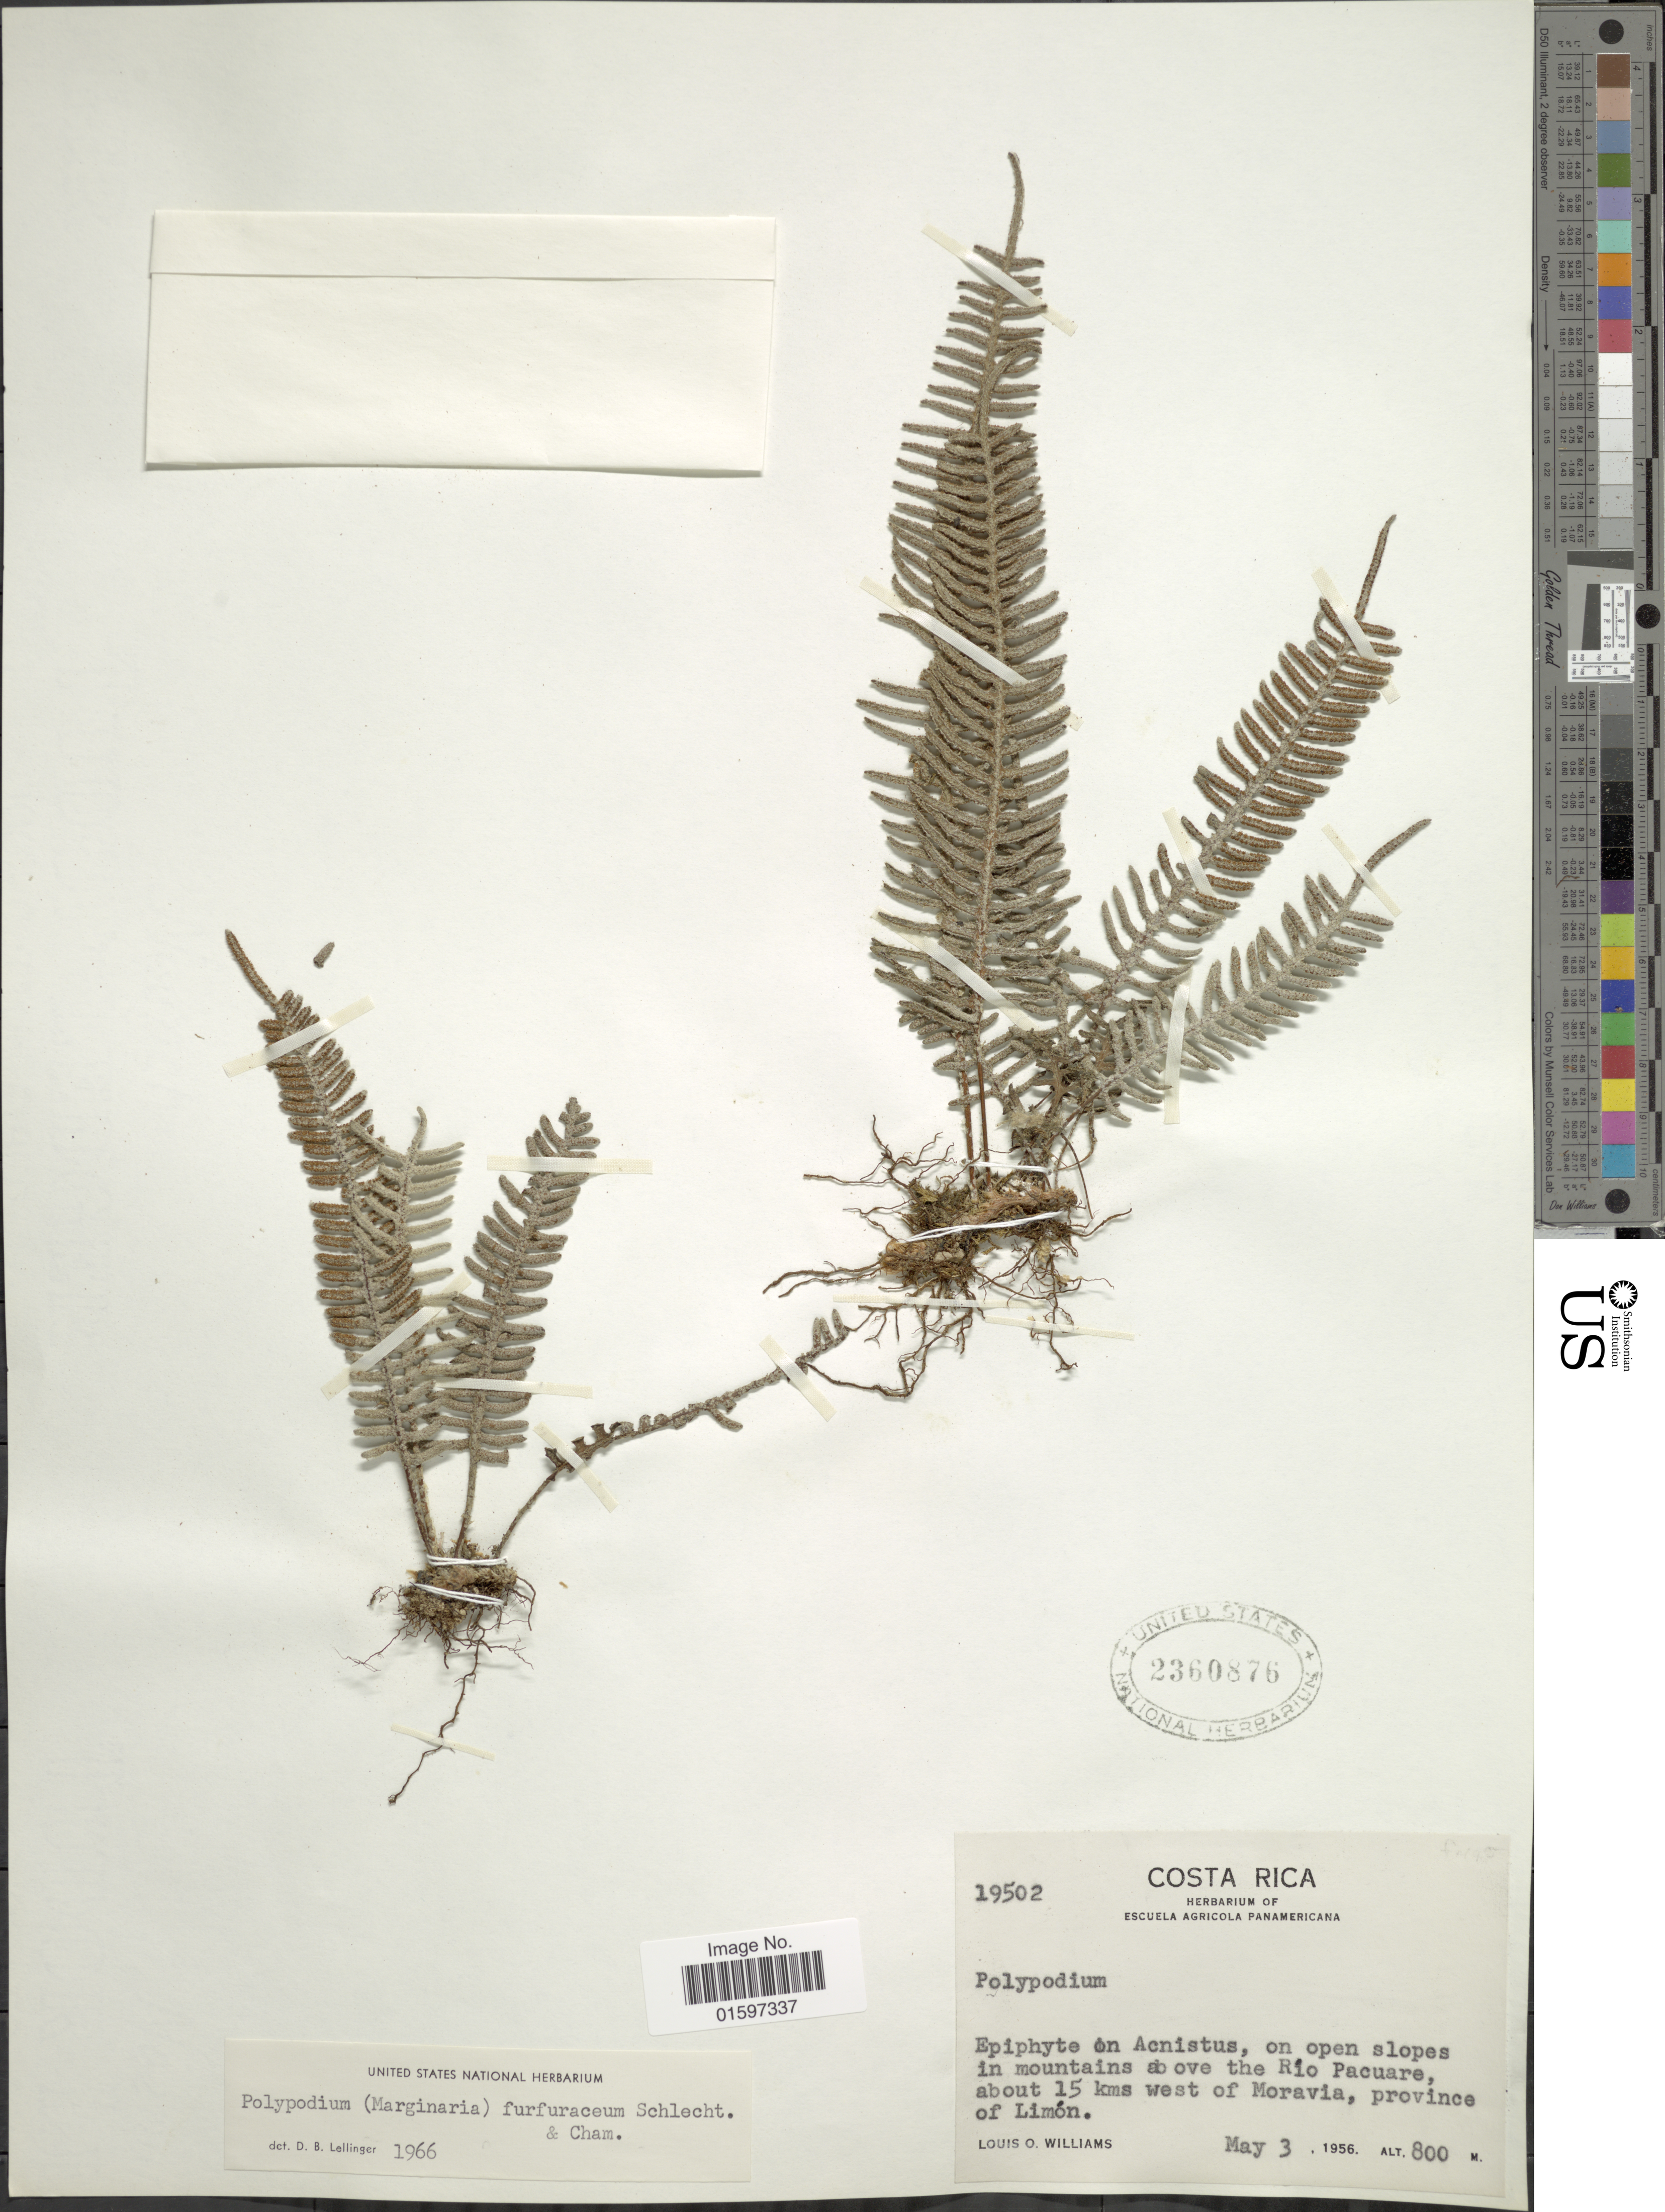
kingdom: Plantae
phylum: Tracheophyta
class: Polypodiopsida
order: Polypodiales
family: Polypodiaceae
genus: Pleopeltis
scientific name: Pleopeltis furfuracea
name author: (Schltdl. & Cham.) A.R. Sm. & Tejero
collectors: L. O. Williams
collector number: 19502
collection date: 1956-05-03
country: Costa Rica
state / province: Limón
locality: On open slopes in mountains above the Río Pacuare about 15 kms west of Moravia, province of Limón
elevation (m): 800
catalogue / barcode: US 2360876